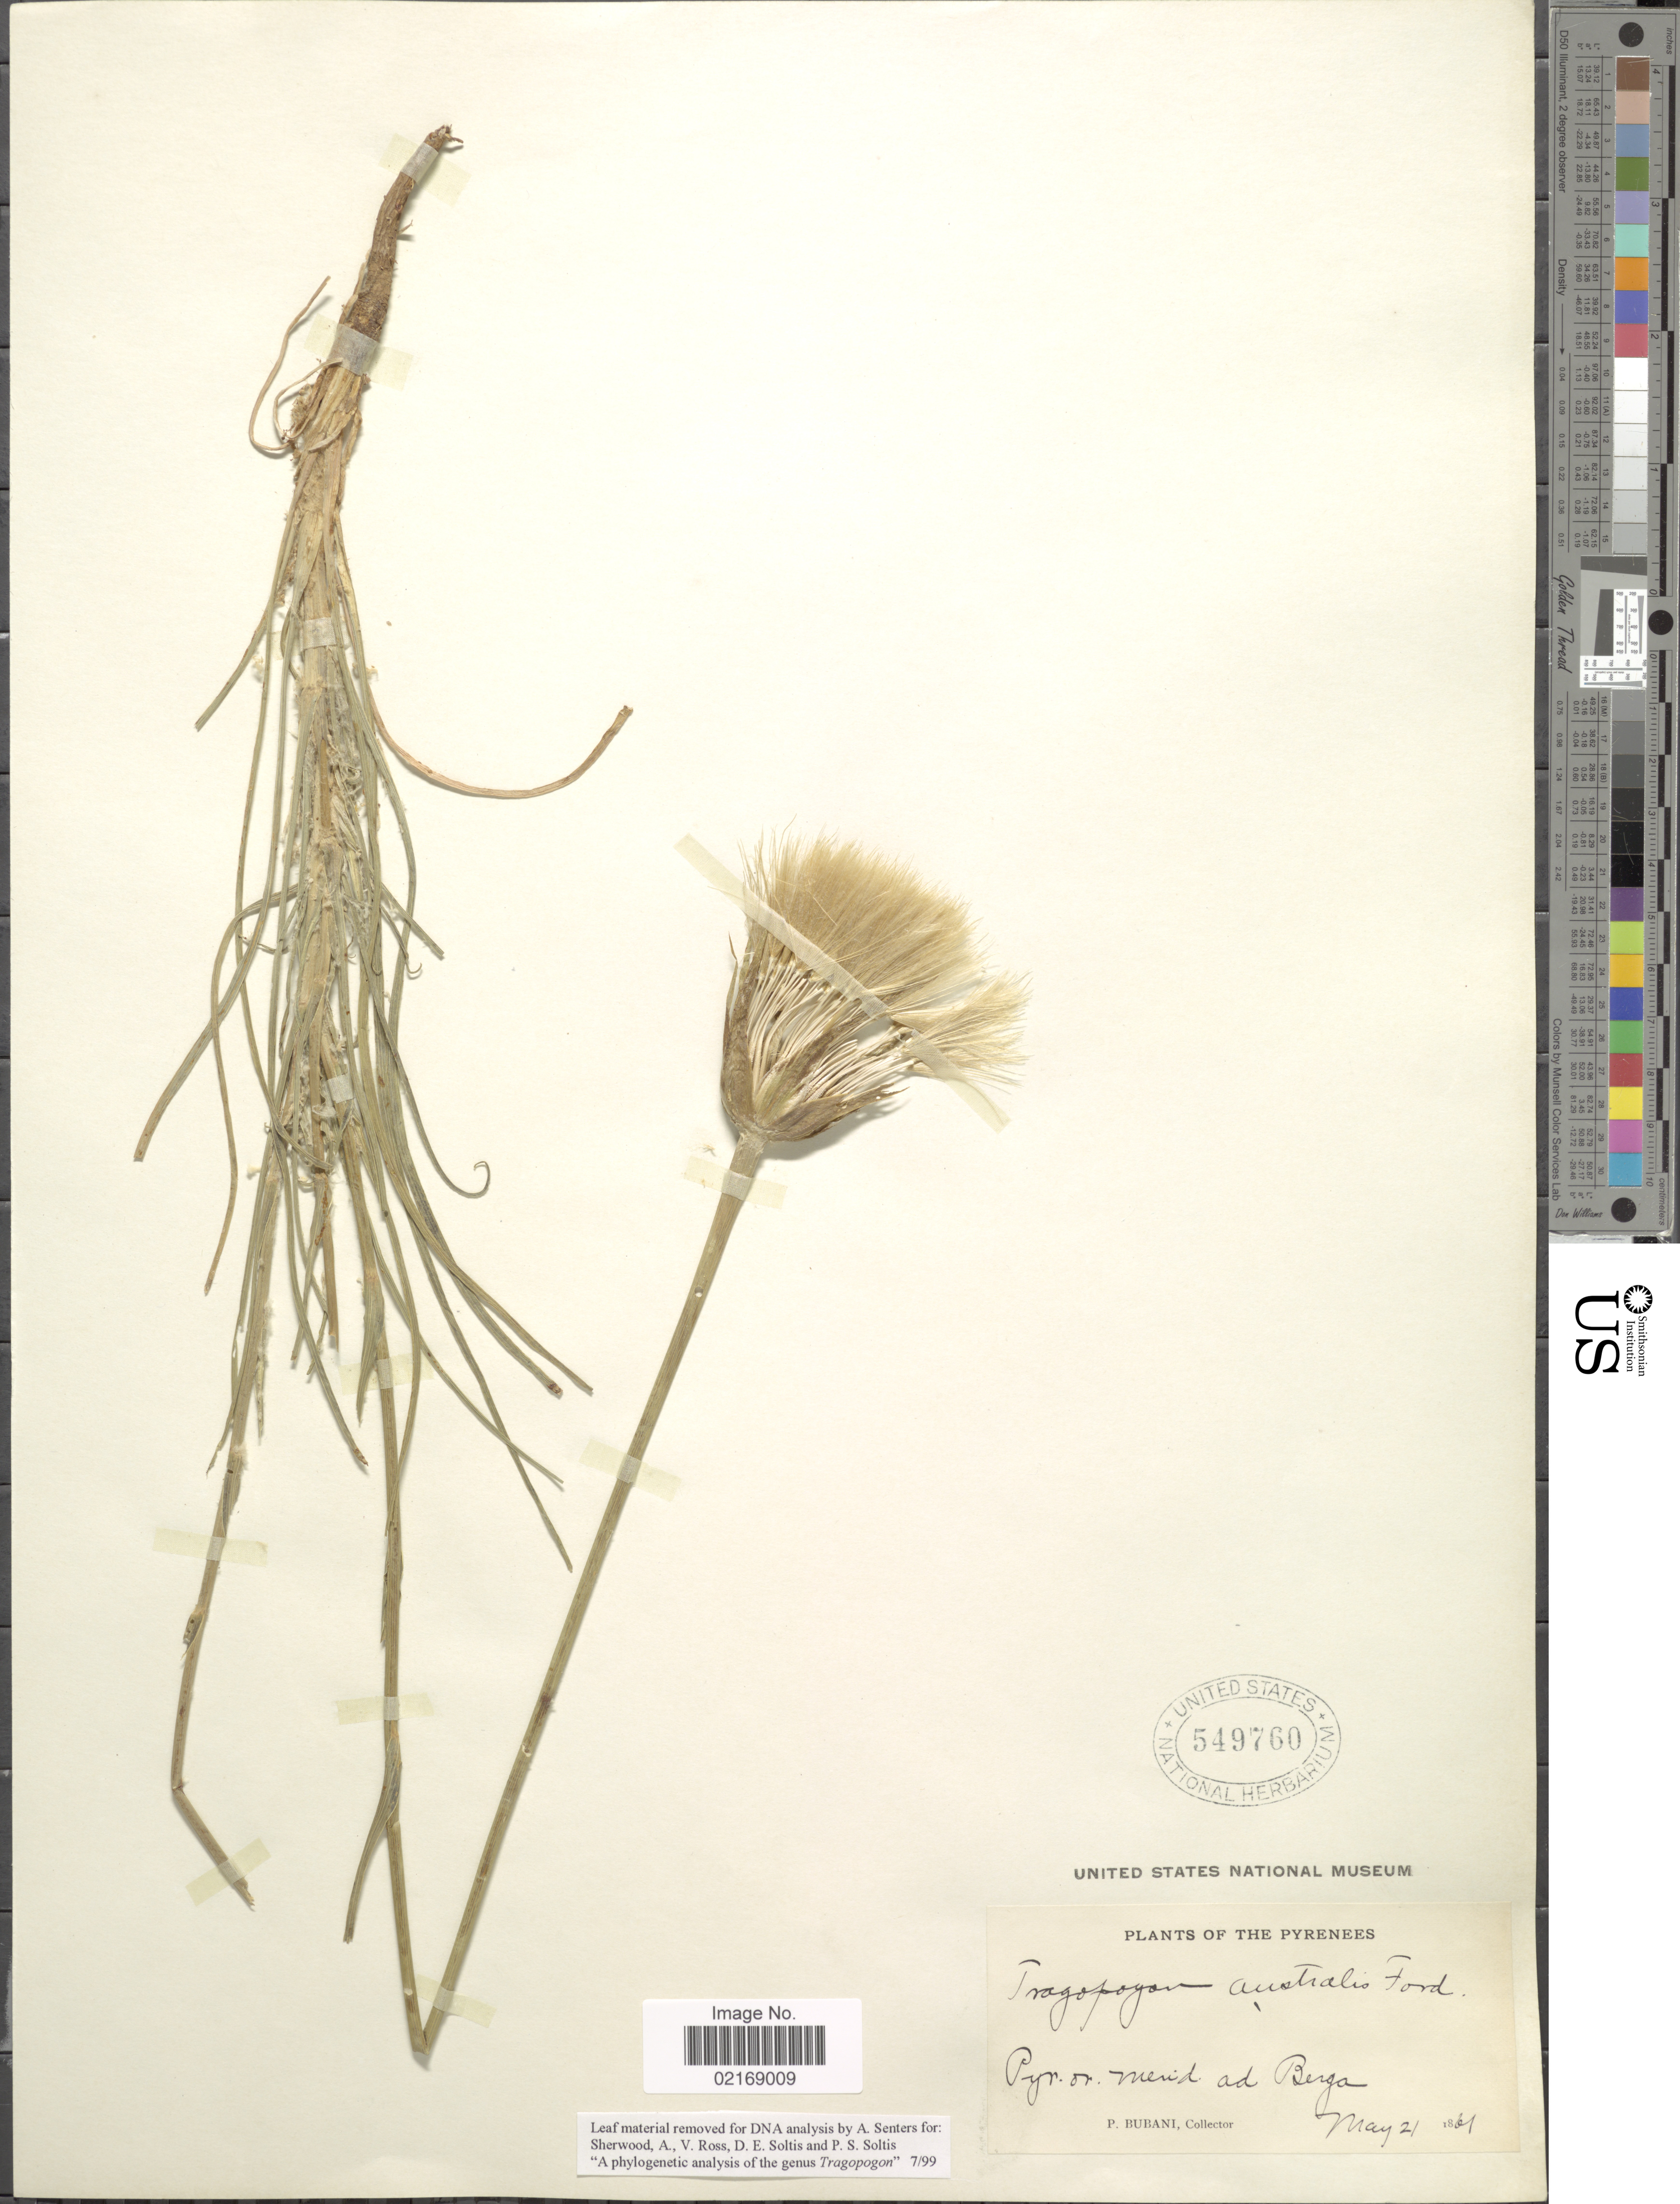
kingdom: Plantae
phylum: Tracheophyta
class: Magnoliopsida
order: Asterales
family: Asteraceae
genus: Tragopogon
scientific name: Tragopogon porrifolius subsp. porrifolius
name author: L.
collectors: P. Bubani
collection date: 1861-05-21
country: France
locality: Pyrenees or. merid. ad Berga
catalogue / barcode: US 549760